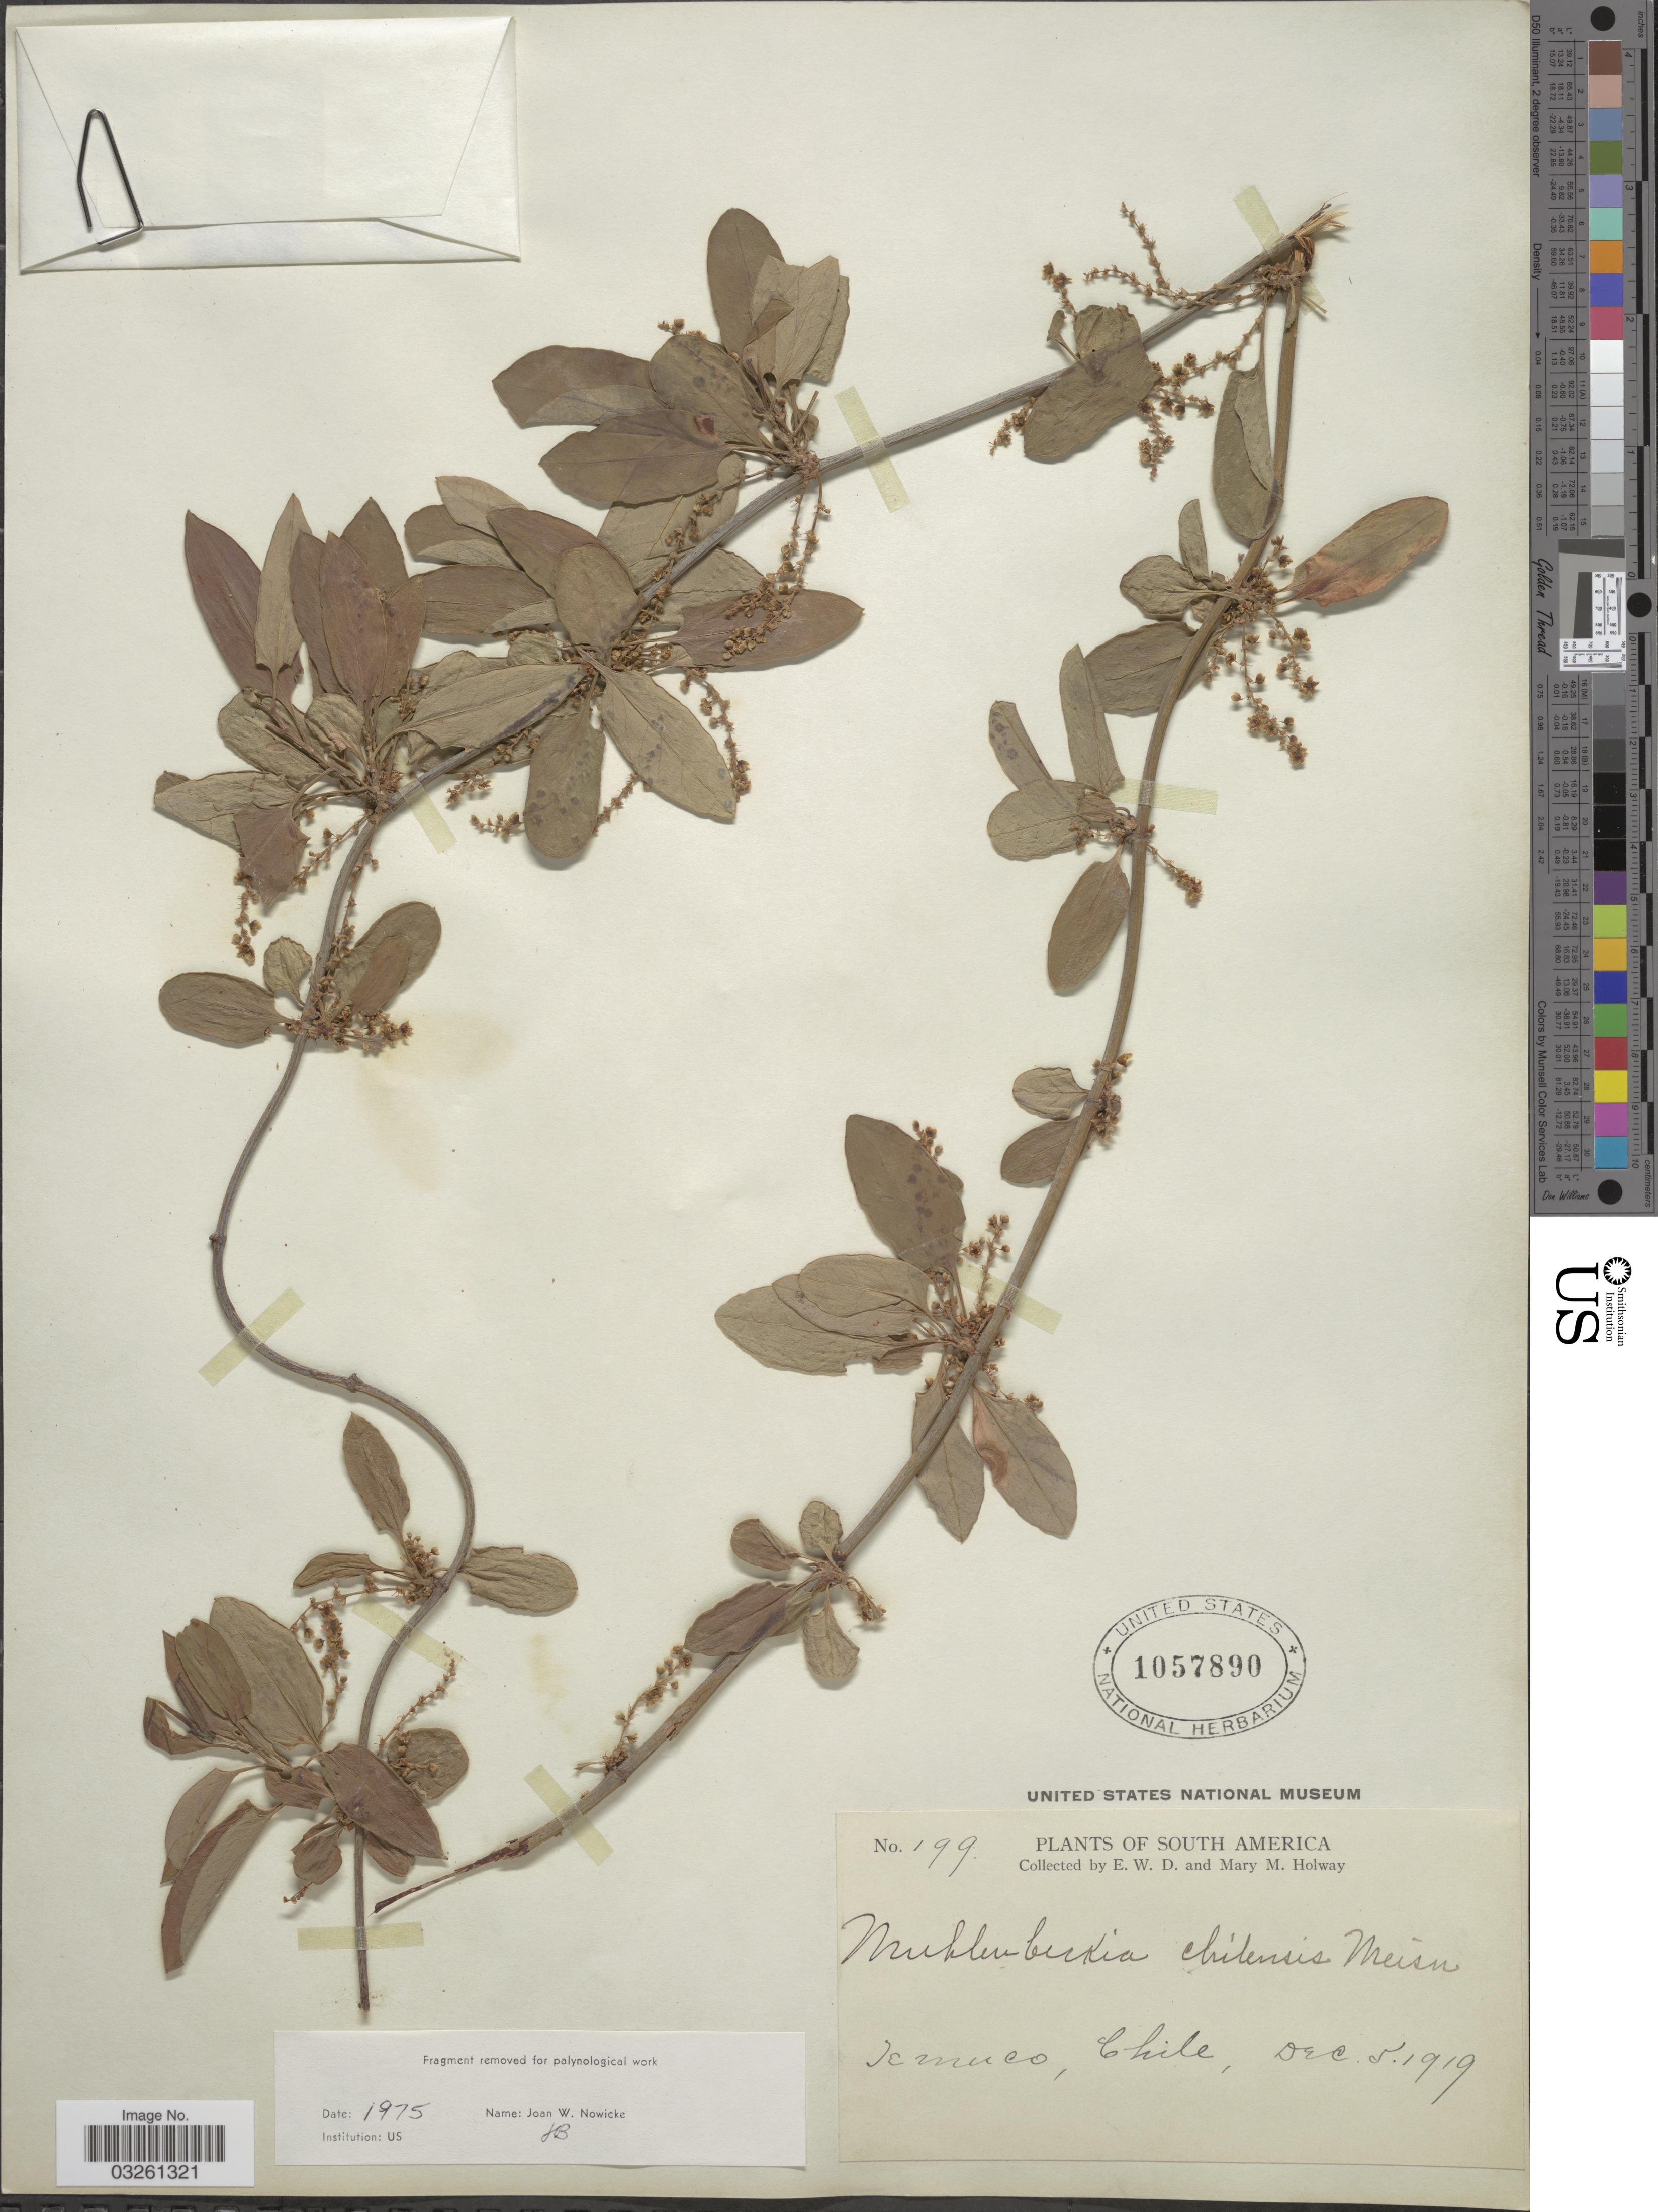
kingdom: Plantae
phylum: Tracheophyta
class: Magnoliopsida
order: Caryophyllales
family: Polygonaceae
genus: Muehlenbeckia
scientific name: Muehlenbeckia hastulata var. hastulata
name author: (Sm.) I.M. Johnst.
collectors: E. W. D. Holway & M. M. Holway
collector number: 199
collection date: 1919-12-05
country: Chile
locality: Temuco.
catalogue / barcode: US 1057890